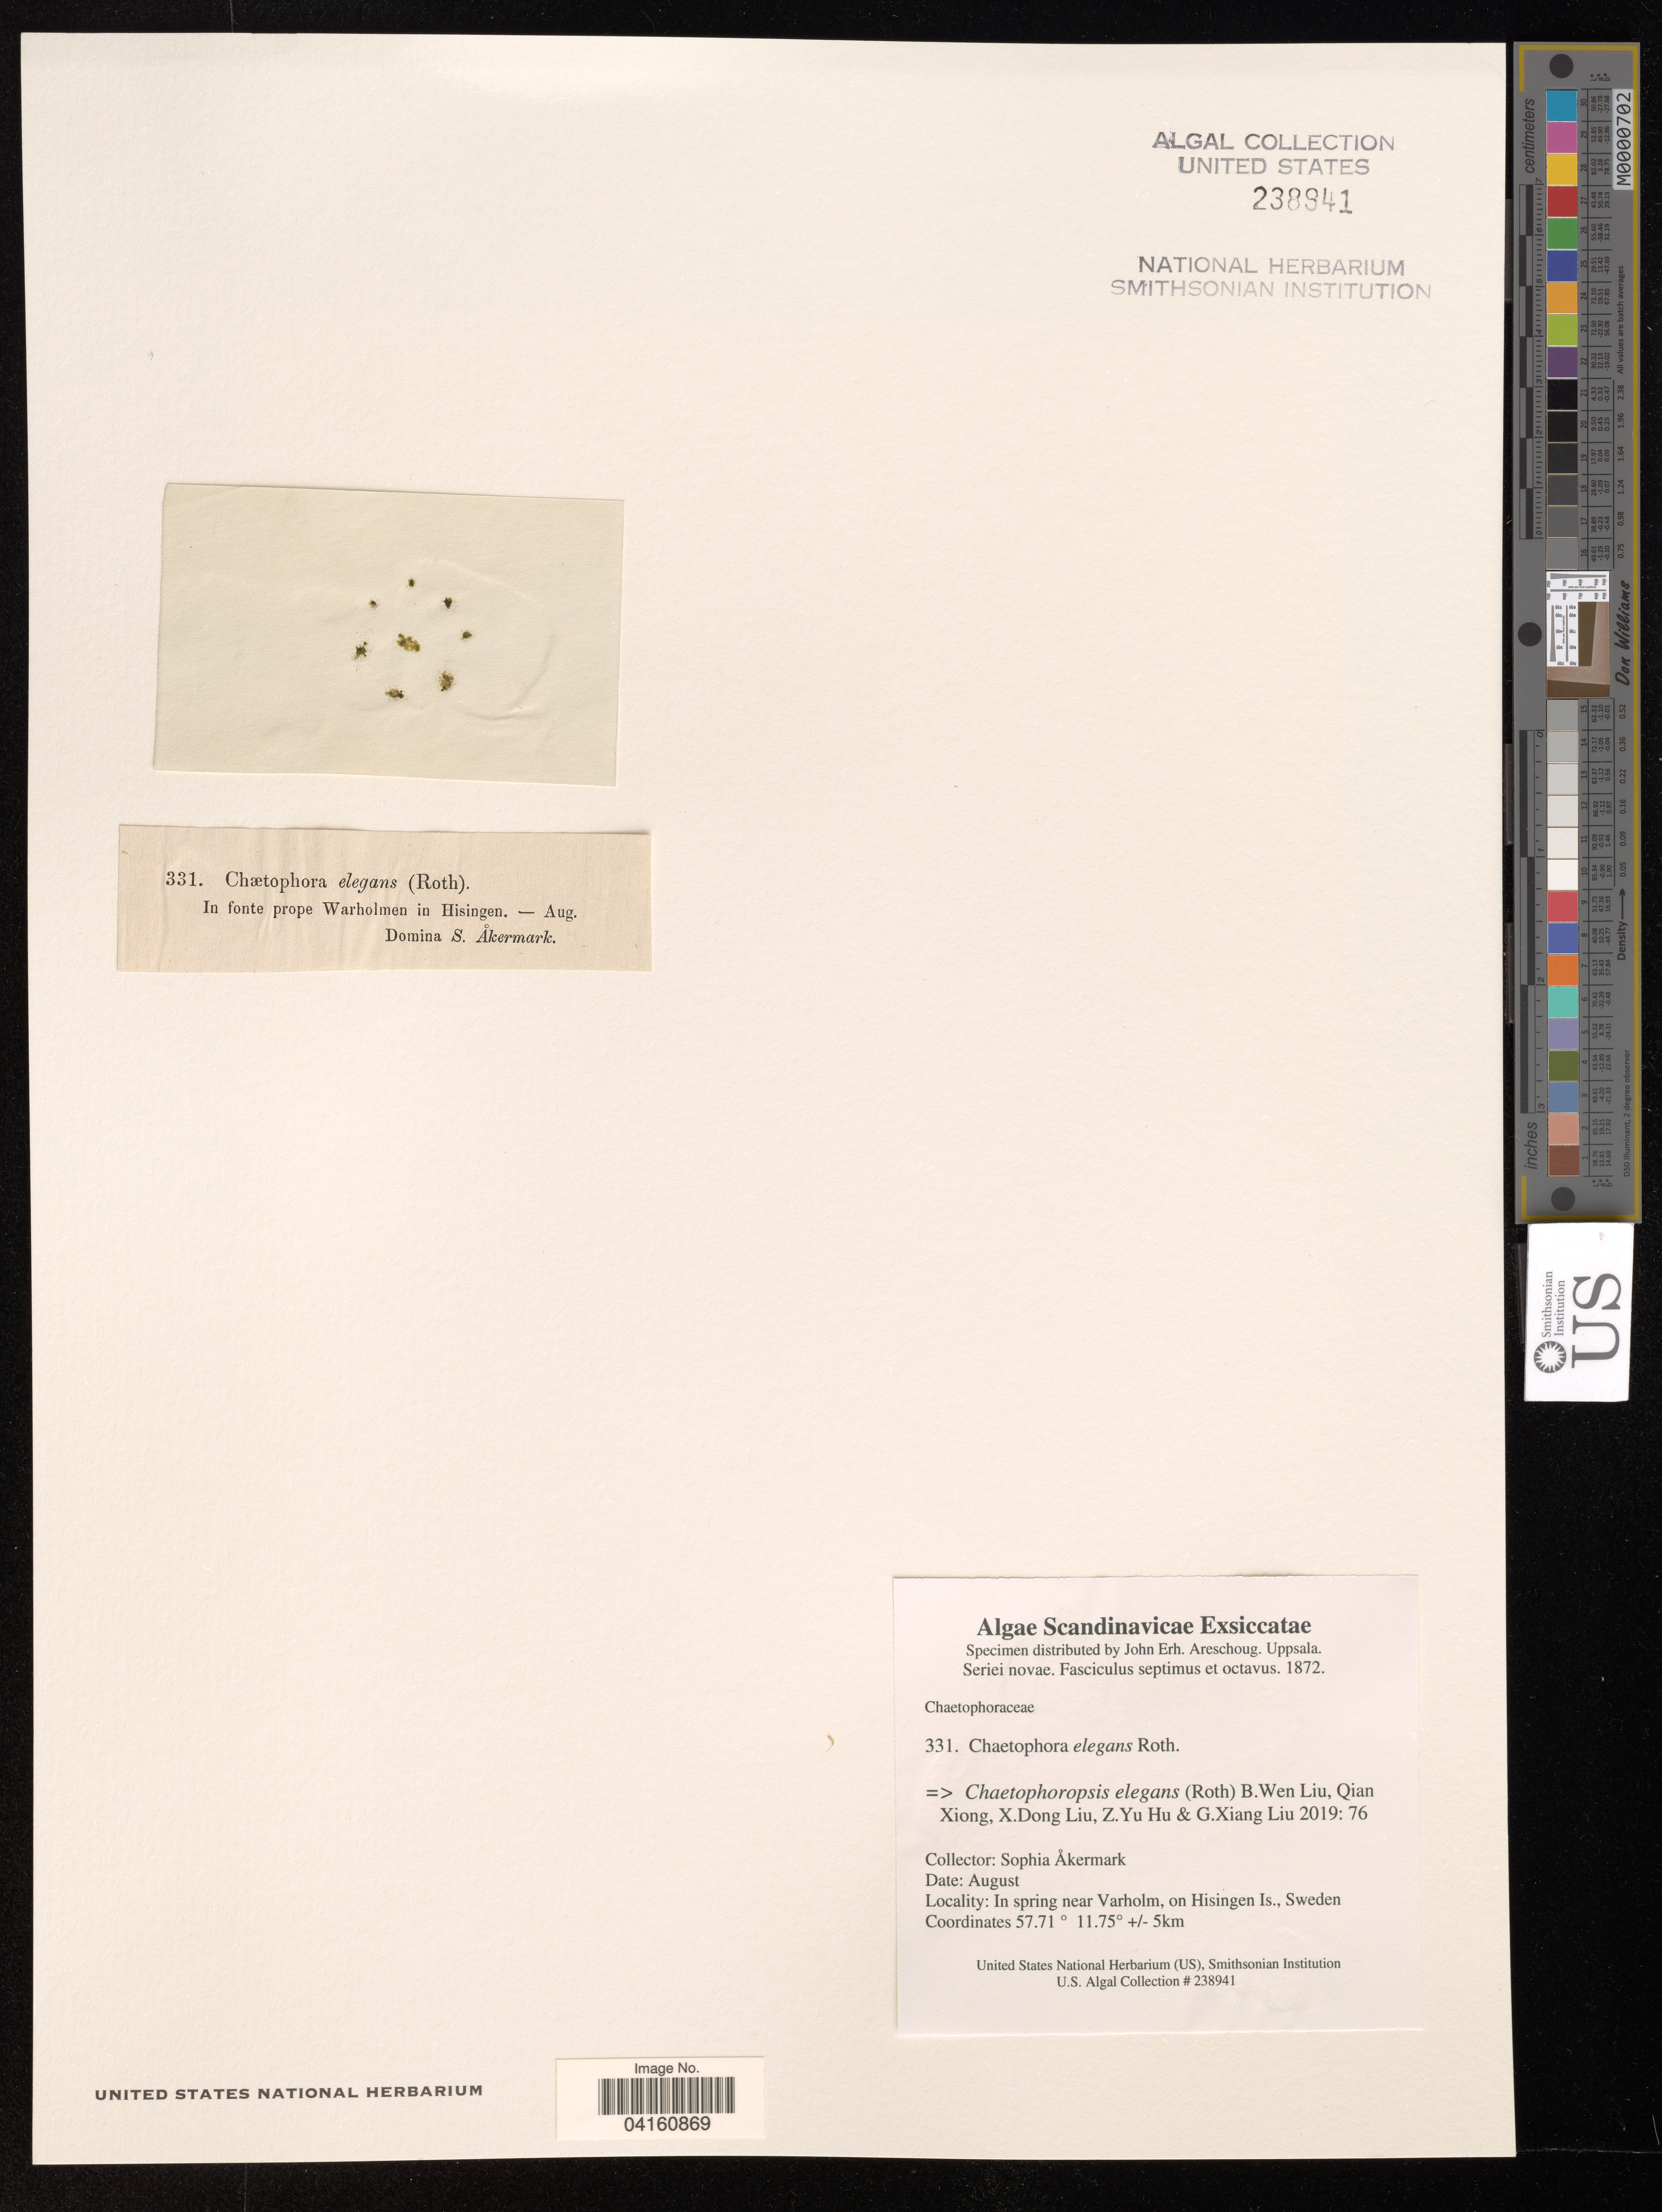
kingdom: Plantae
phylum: Tracheophyta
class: Magnoliopsida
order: Asterales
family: Asteraceae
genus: Chaetophora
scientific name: Chaetophora elegans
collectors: S. Akermark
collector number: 331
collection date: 1872-08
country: Sweden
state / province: Västra Götaland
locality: In spring near Varholm, on Hisingen Island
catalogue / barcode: US 238941